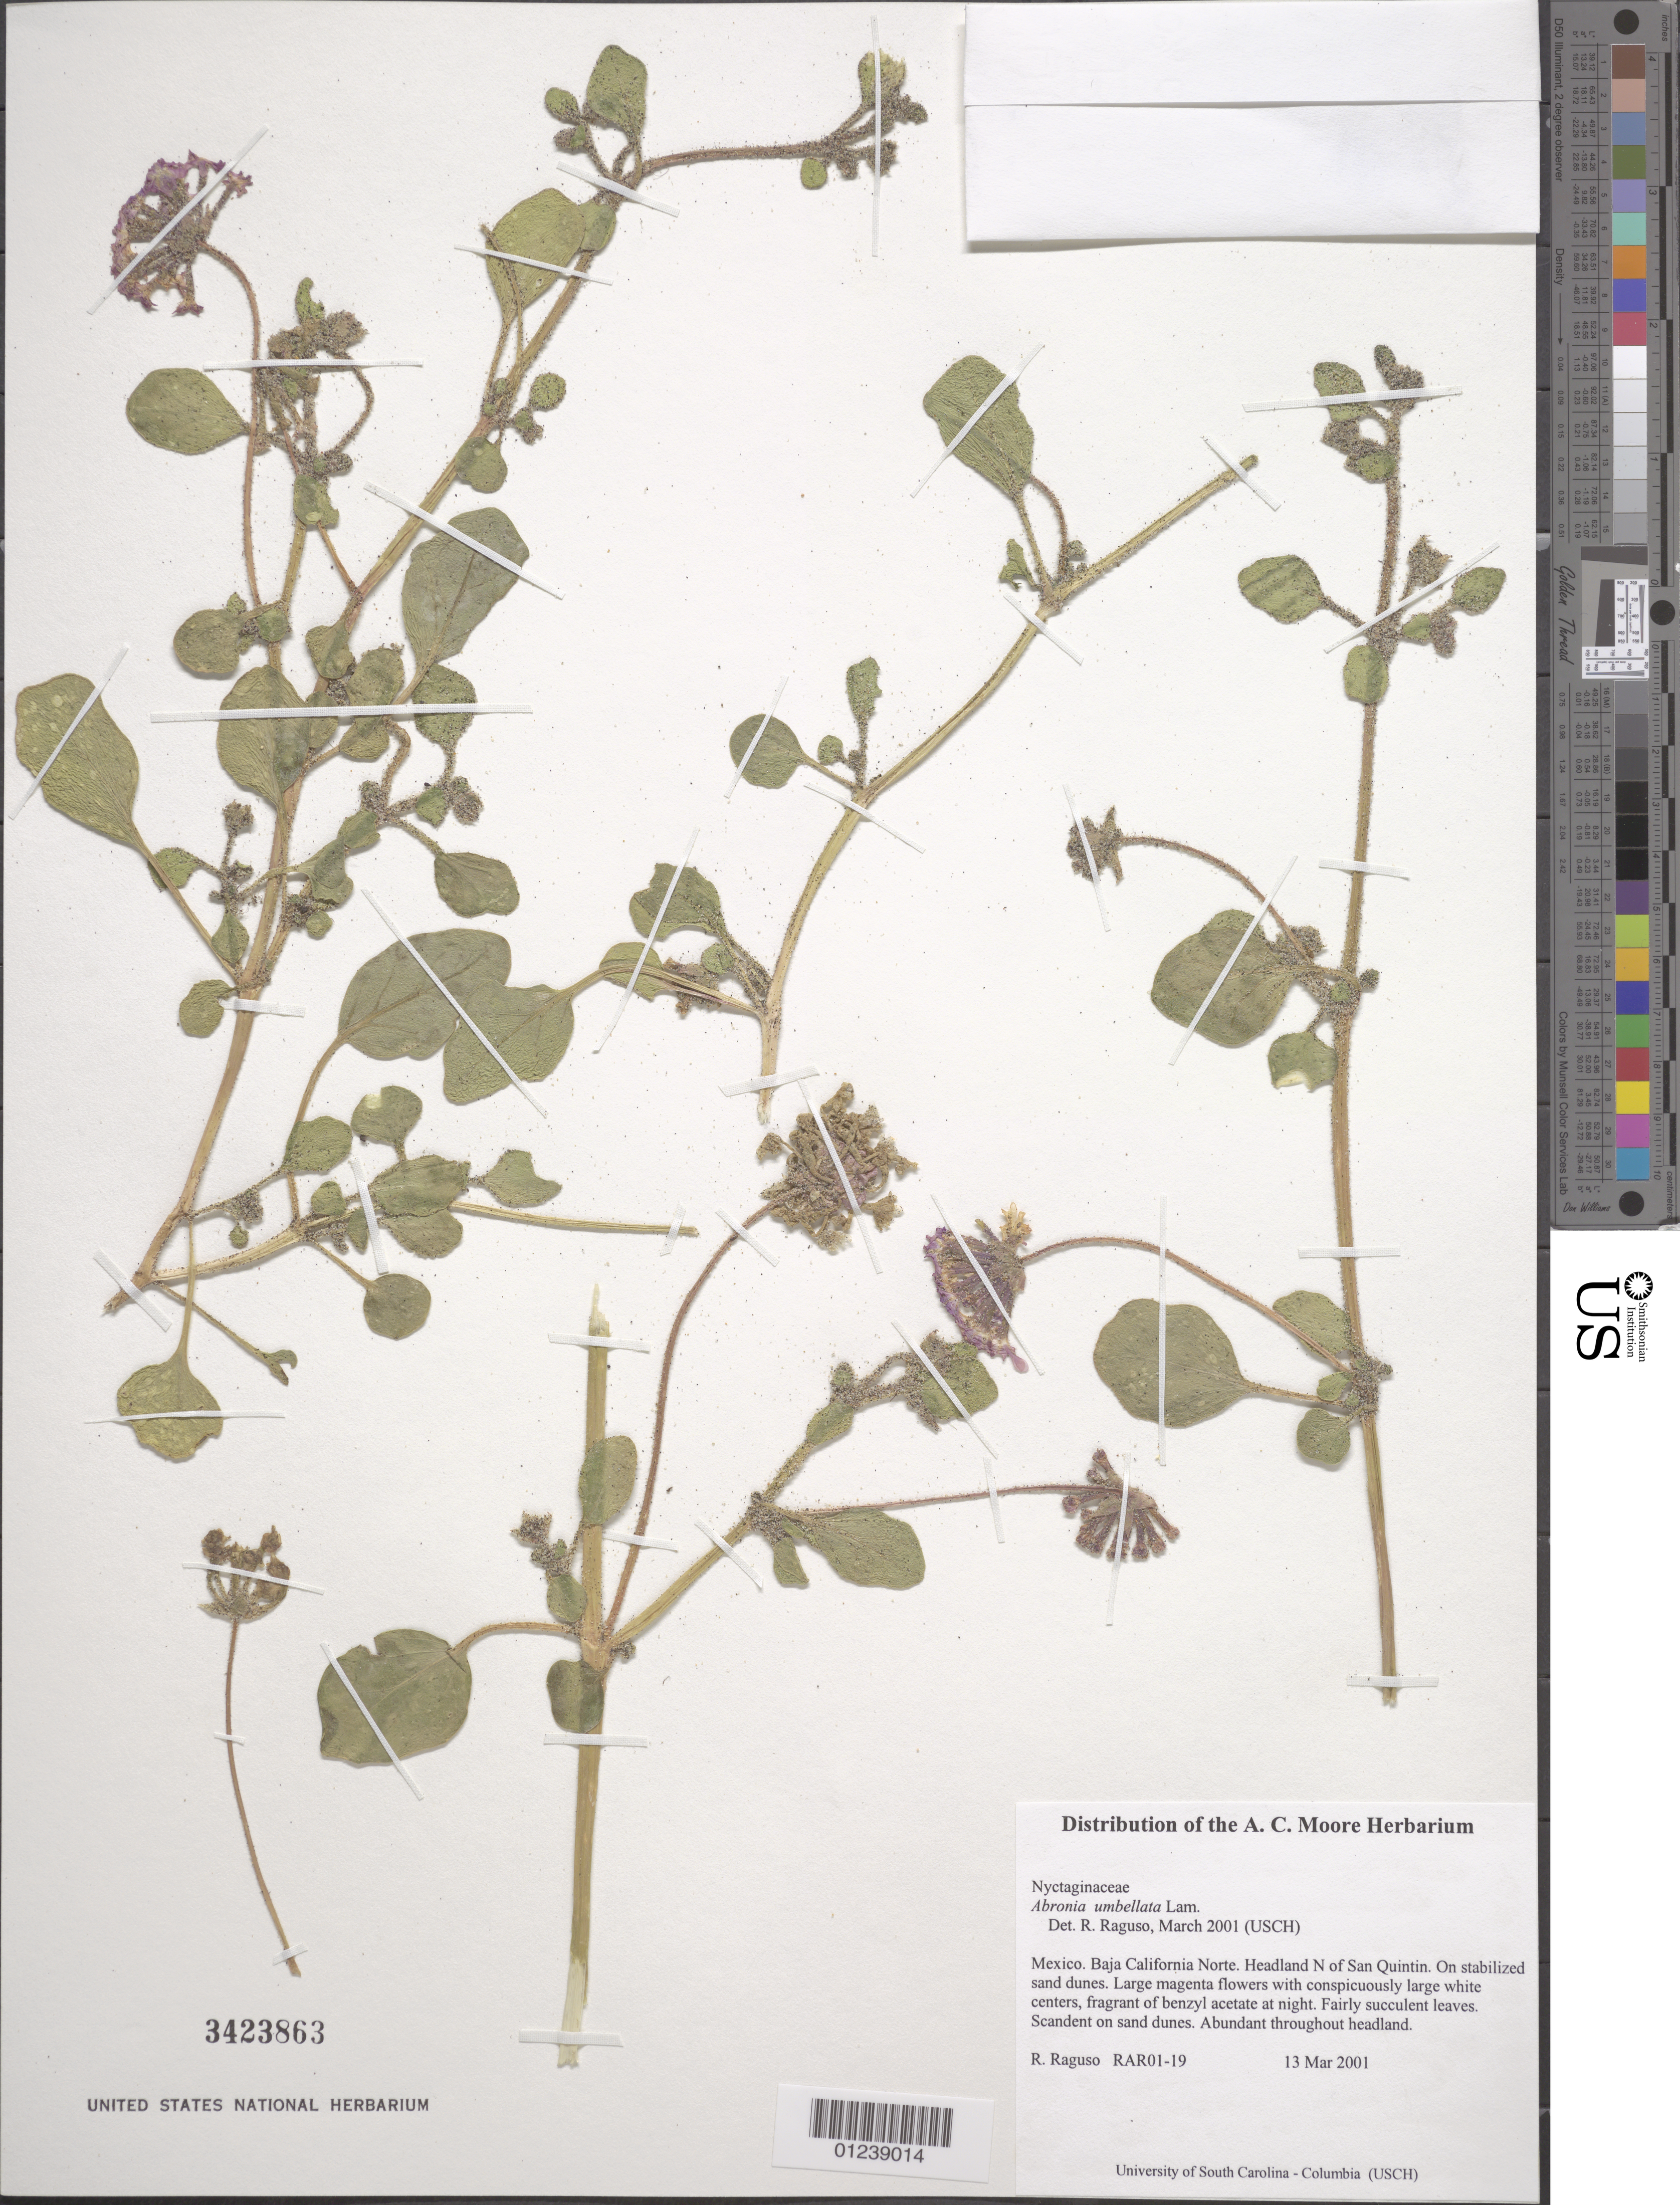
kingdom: Plantae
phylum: Tracheophyta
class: Magnoliopsida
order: Caryophyllales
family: Nyctaginaceae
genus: Abronia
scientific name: Abronia umbellata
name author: Lam.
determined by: Raguso, Robert A.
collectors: R. Raguso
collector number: RAR01-19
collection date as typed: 13 Mar 2001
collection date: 2001-03-13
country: Mexico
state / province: Baja California Norte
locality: Headland N of San Quintin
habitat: On stabilized sand dunes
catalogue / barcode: US 3423863